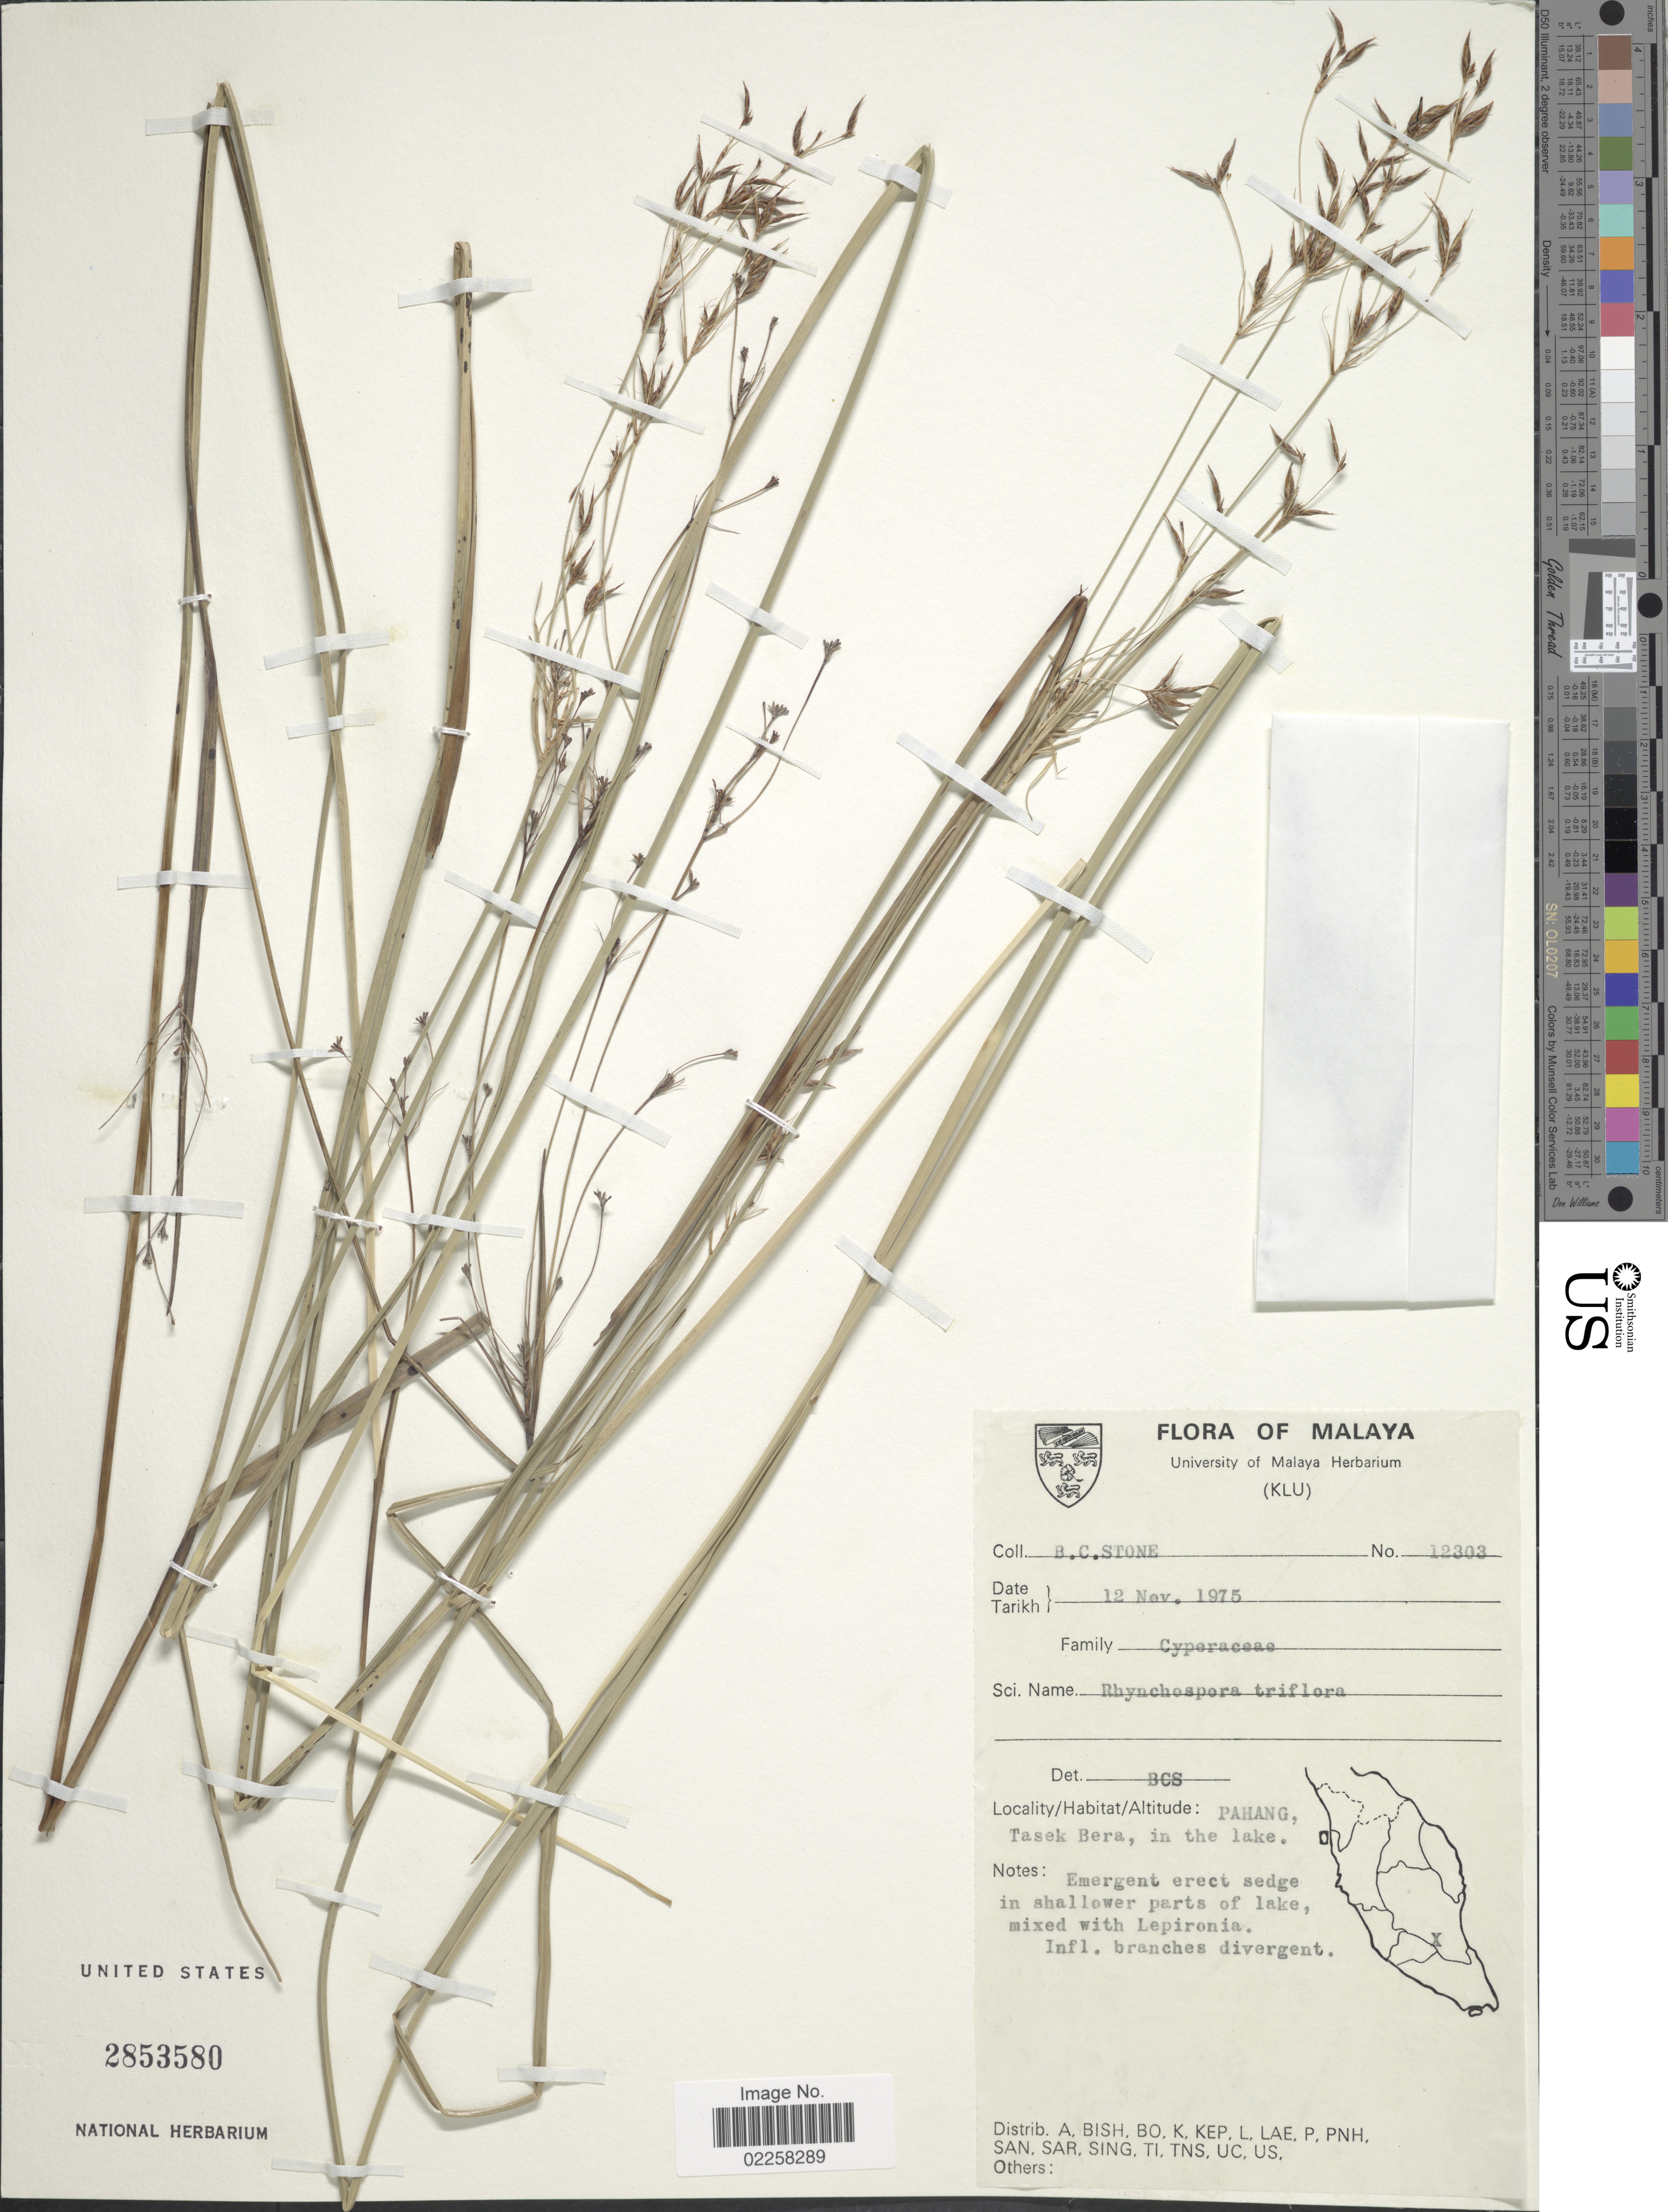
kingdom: Plantae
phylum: Tracheophyta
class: Liliopsida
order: Poales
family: Cyperaceae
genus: Rhynchospora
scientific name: Rhynchospora triflora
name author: Vahl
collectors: B. C. Stone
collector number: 12303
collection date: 1975-11-12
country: Malaysia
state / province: Pahang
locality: Malaya, Tasek Bera, in the lake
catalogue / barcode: US 2853580